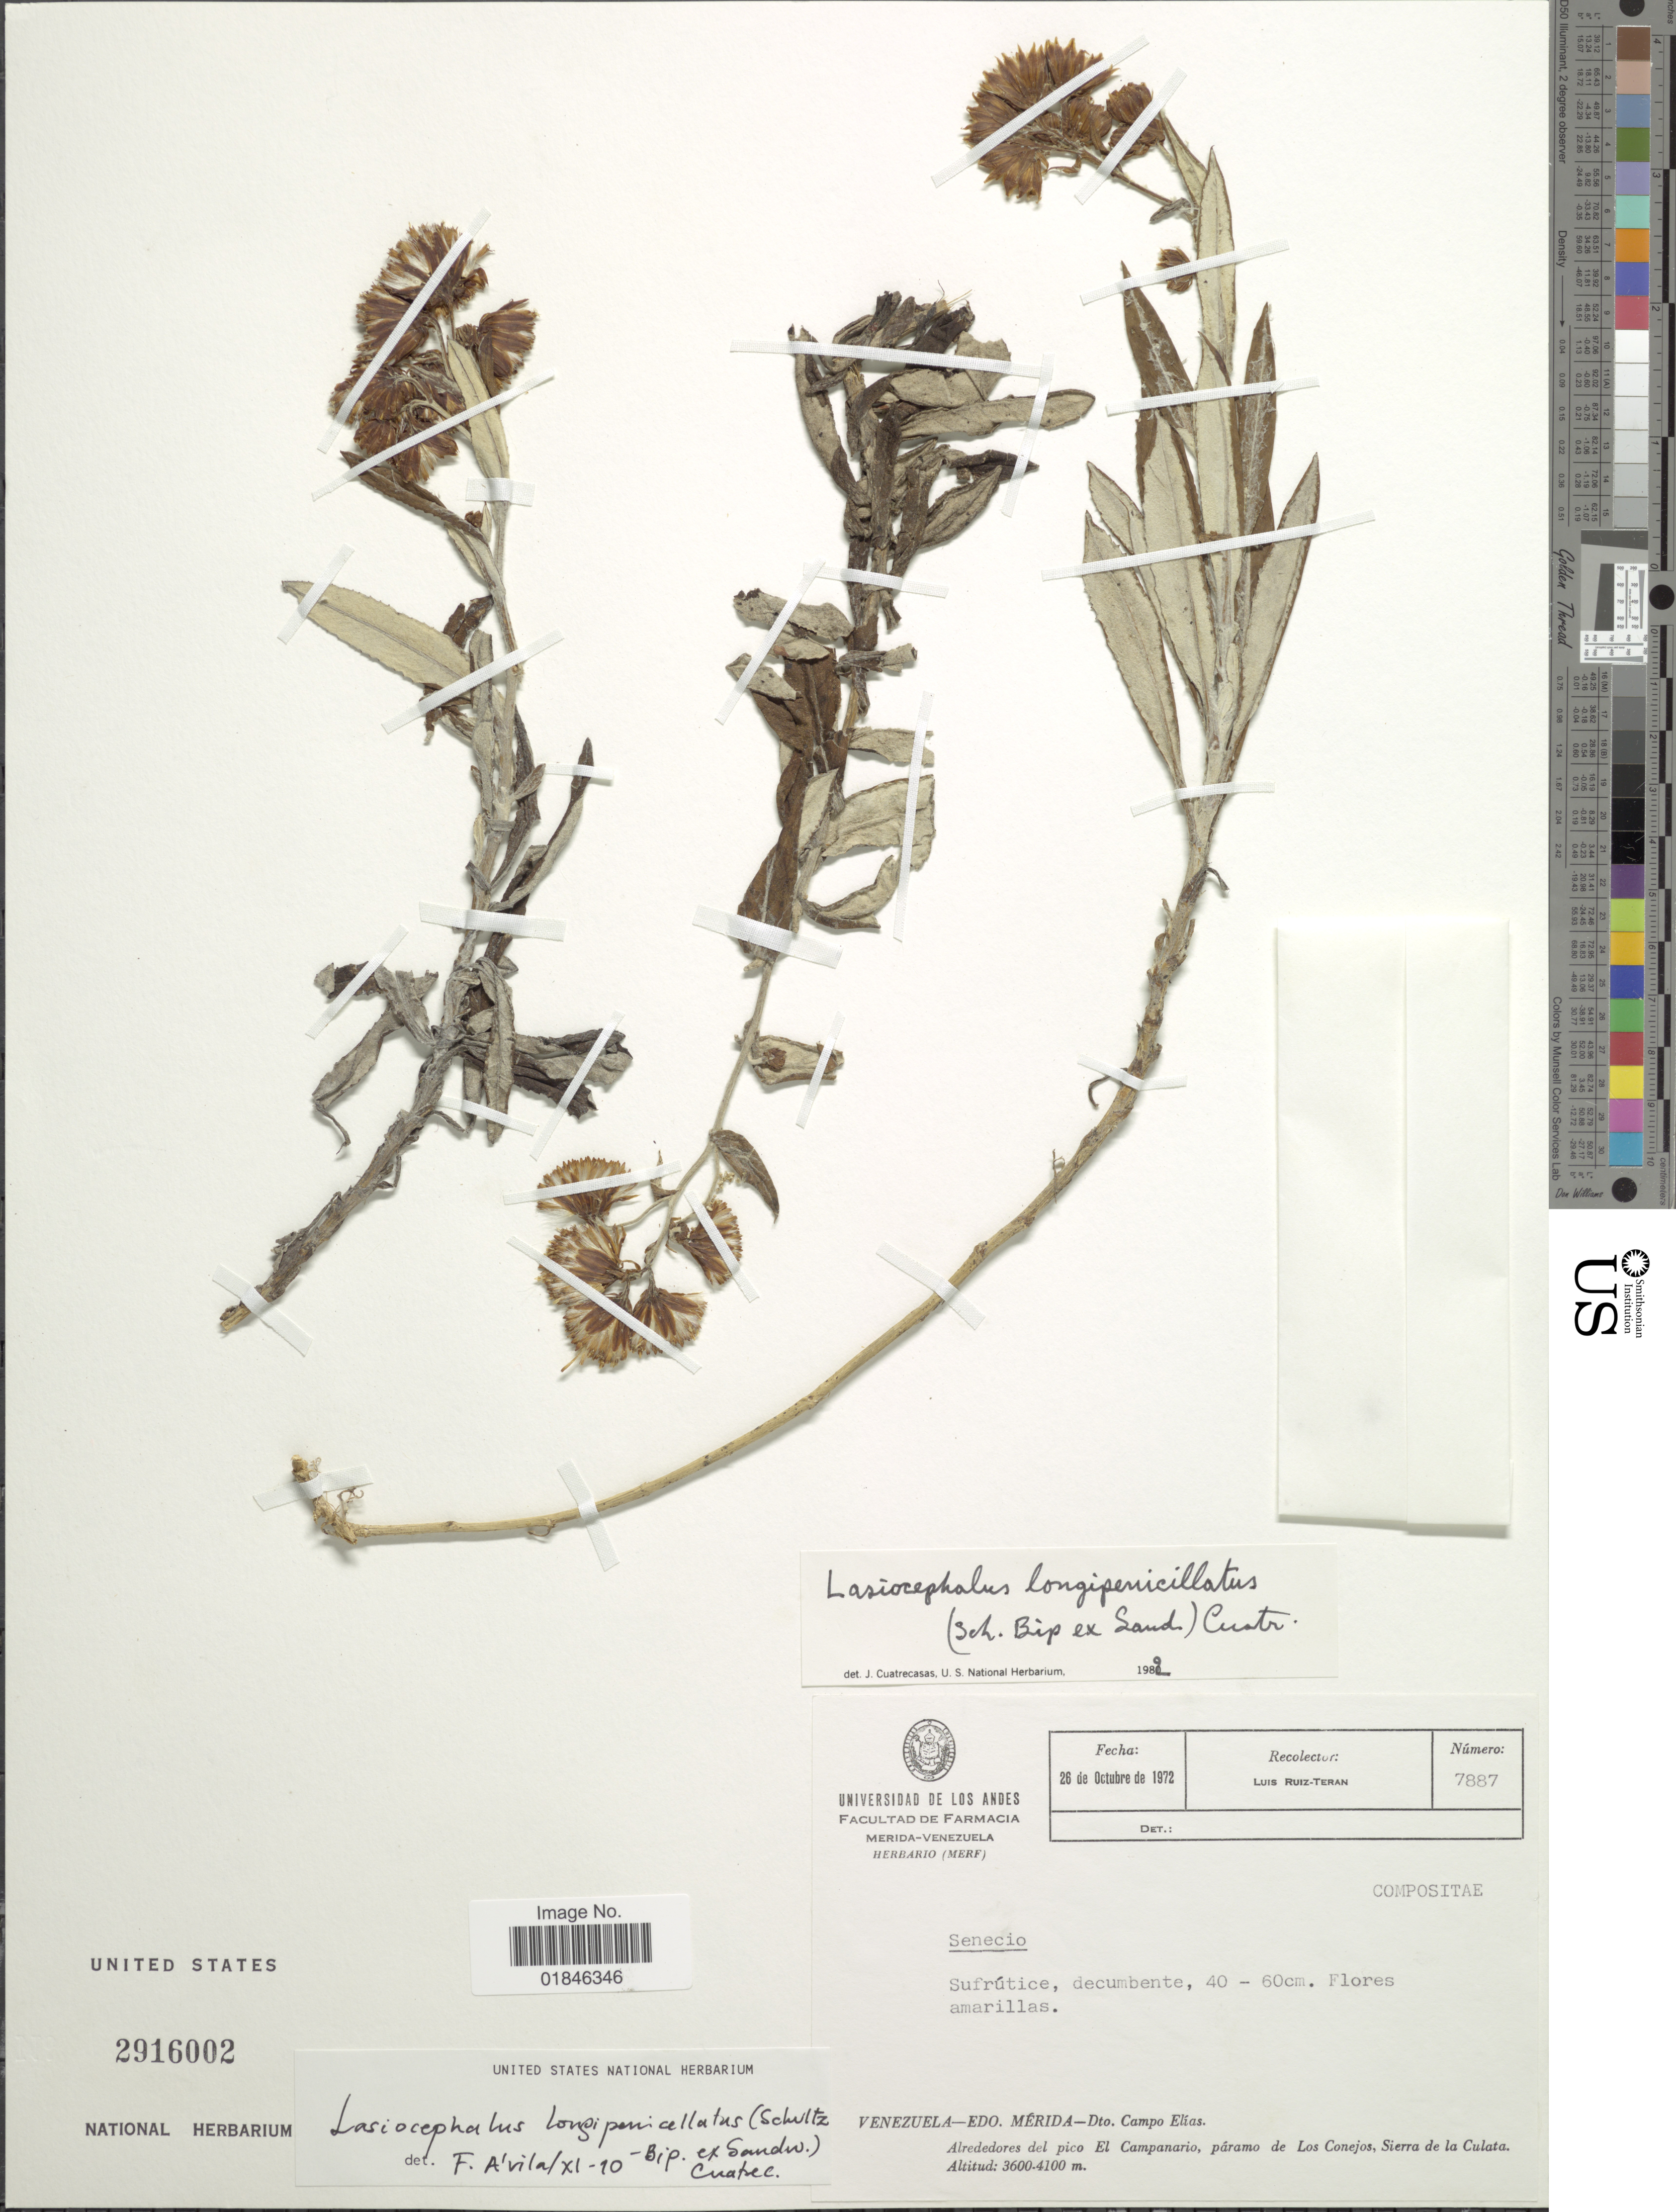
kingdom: Plantae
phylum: Tracheophyta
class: Magnoliopsida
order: Asterales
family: Asteraceae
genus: Senecio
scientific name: Senecio longepenicillatus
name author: Sch. Bip. ex Sandw.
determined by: Salomon, Luciana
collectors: L. E. Ruíz-Terán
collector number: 7887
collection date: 1972-10-26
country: Venezuela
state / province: Mérida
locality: Venezuela - Edo. Merida - Dto. Campo Elias. Alrededores del pico El Campanario, paramo de Los Conejos, Sierra de la Culata.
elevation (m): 3600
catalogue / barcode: US 2916002